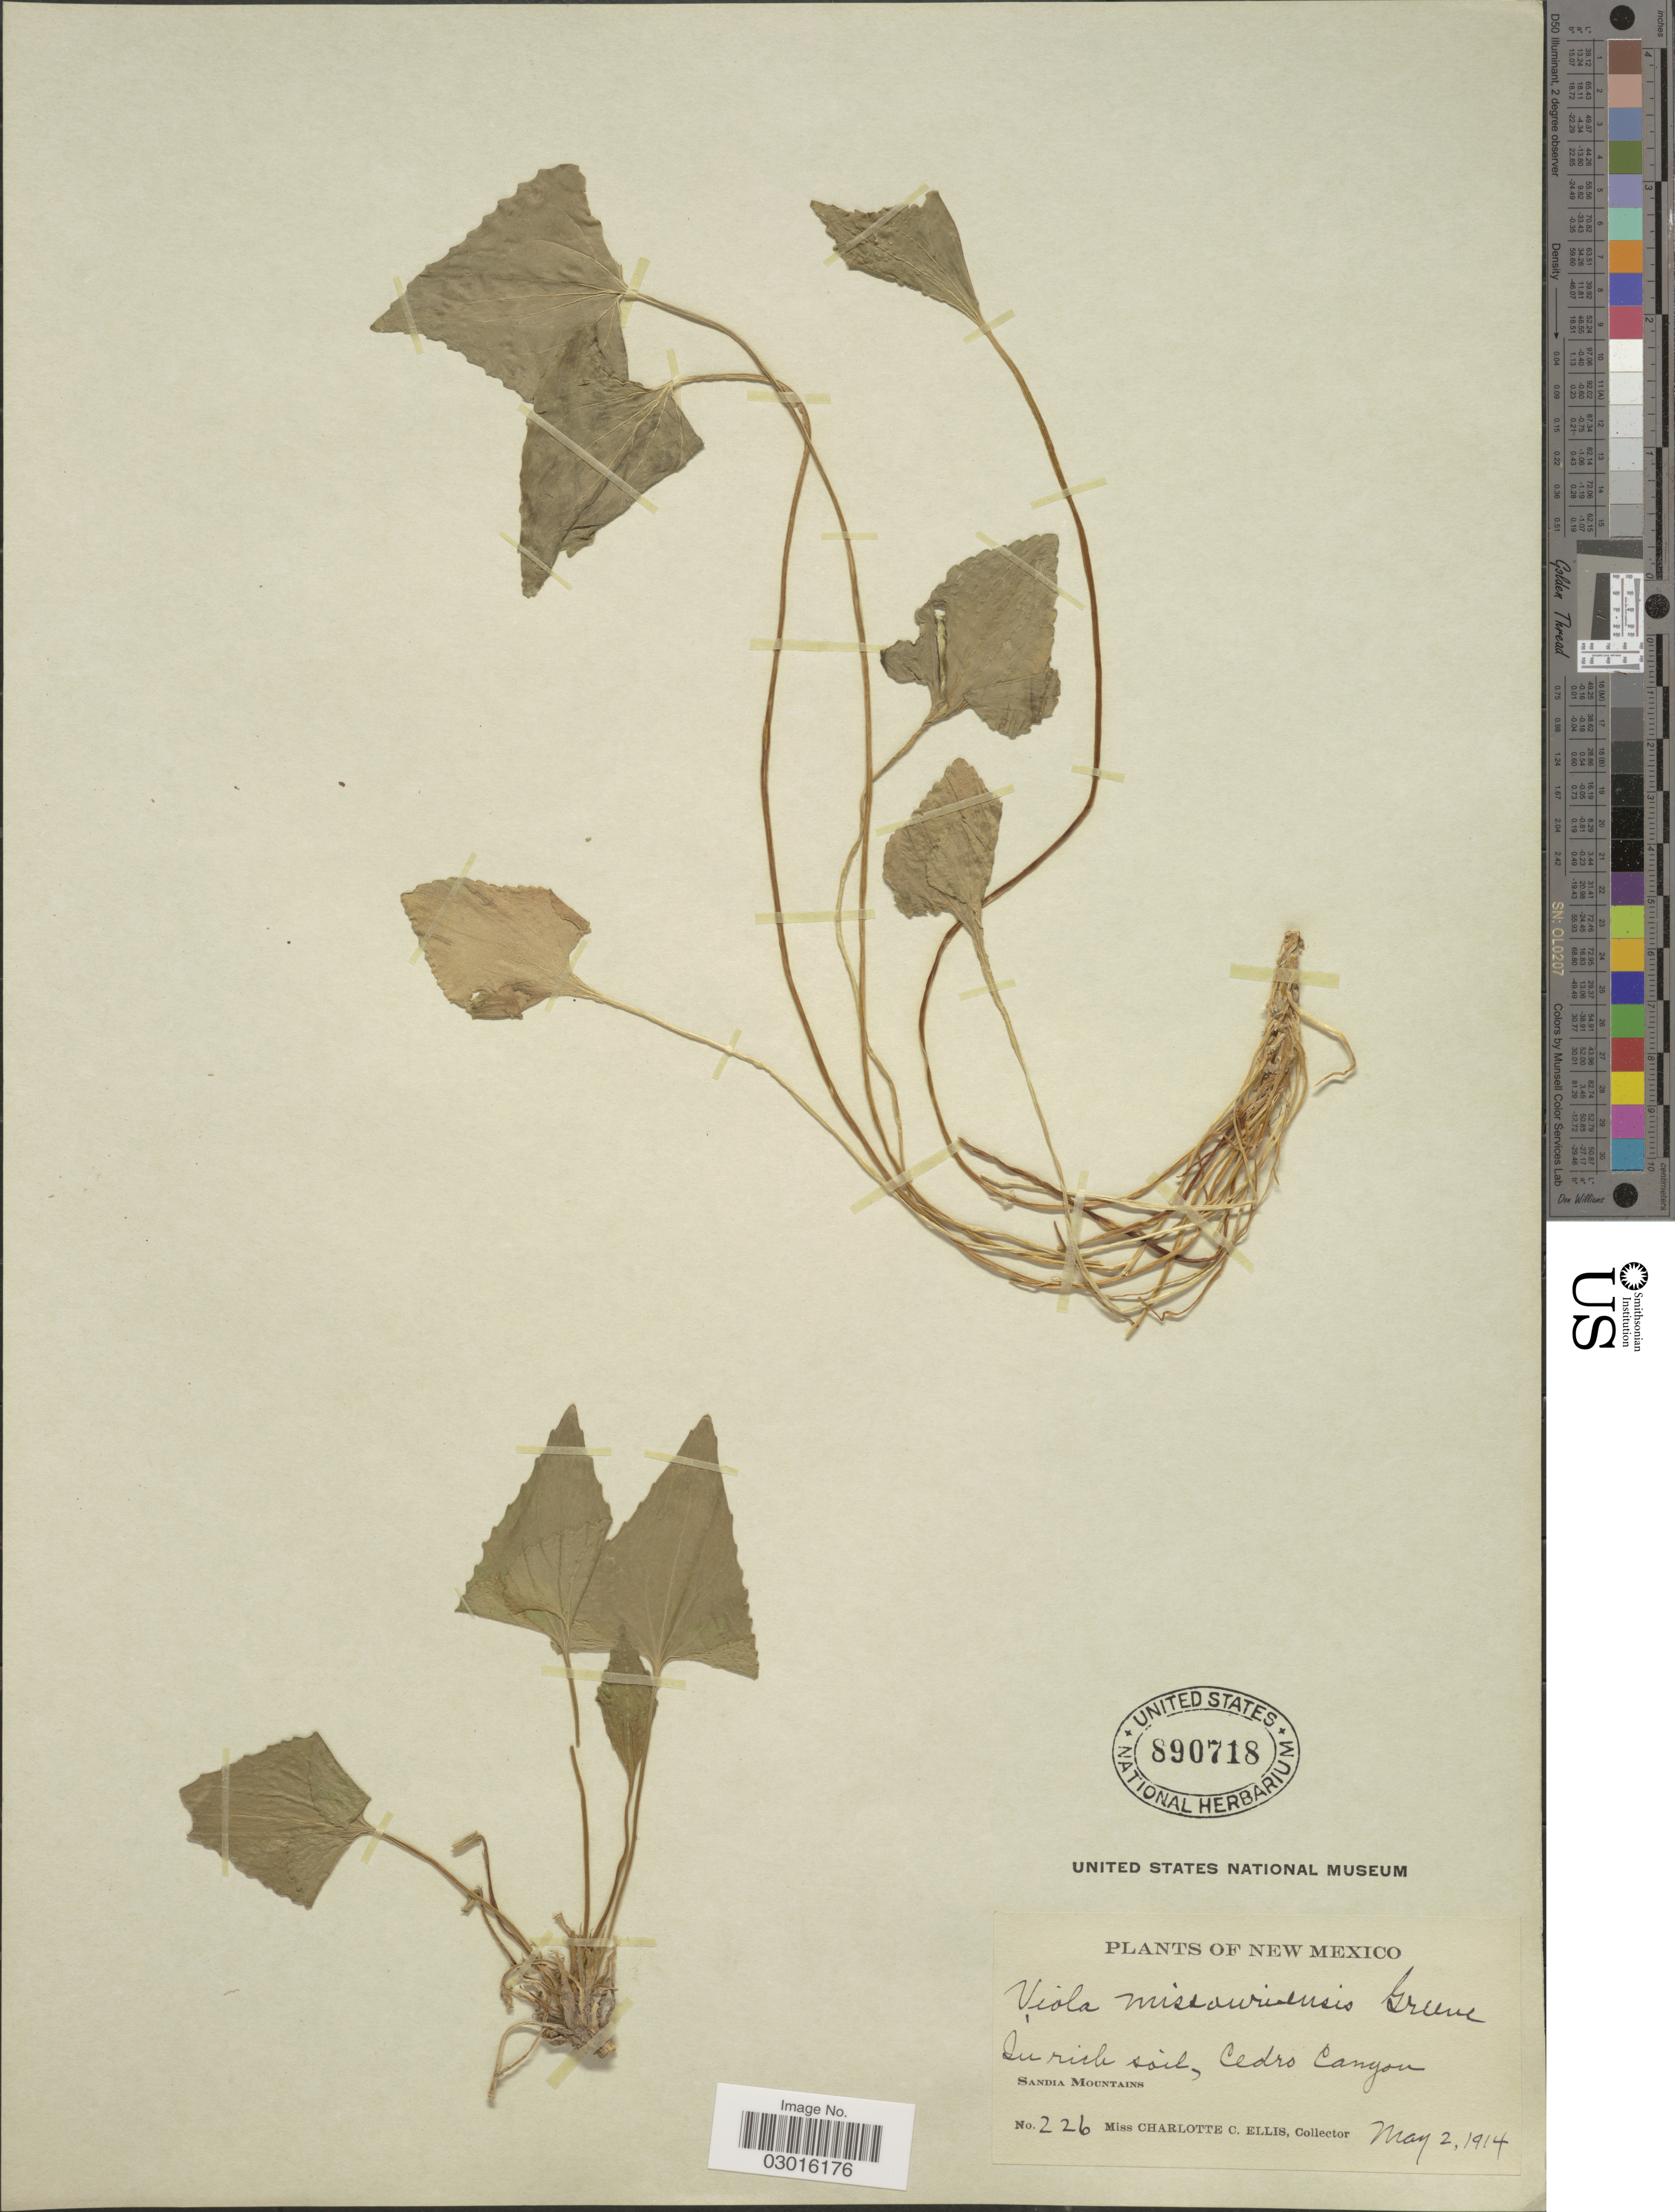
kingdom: Plantae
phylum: Tracheophyta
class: Magnoliopsida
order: Malpighiales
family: Violaceae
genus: Viola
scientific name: Viola missouriensis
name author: Greene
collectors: C. C. Ellis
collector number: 226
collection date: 1914-05-02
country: United States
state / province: New Mexico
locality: Cedro Canyon, Sandia Mountains.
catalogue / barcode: US 890718